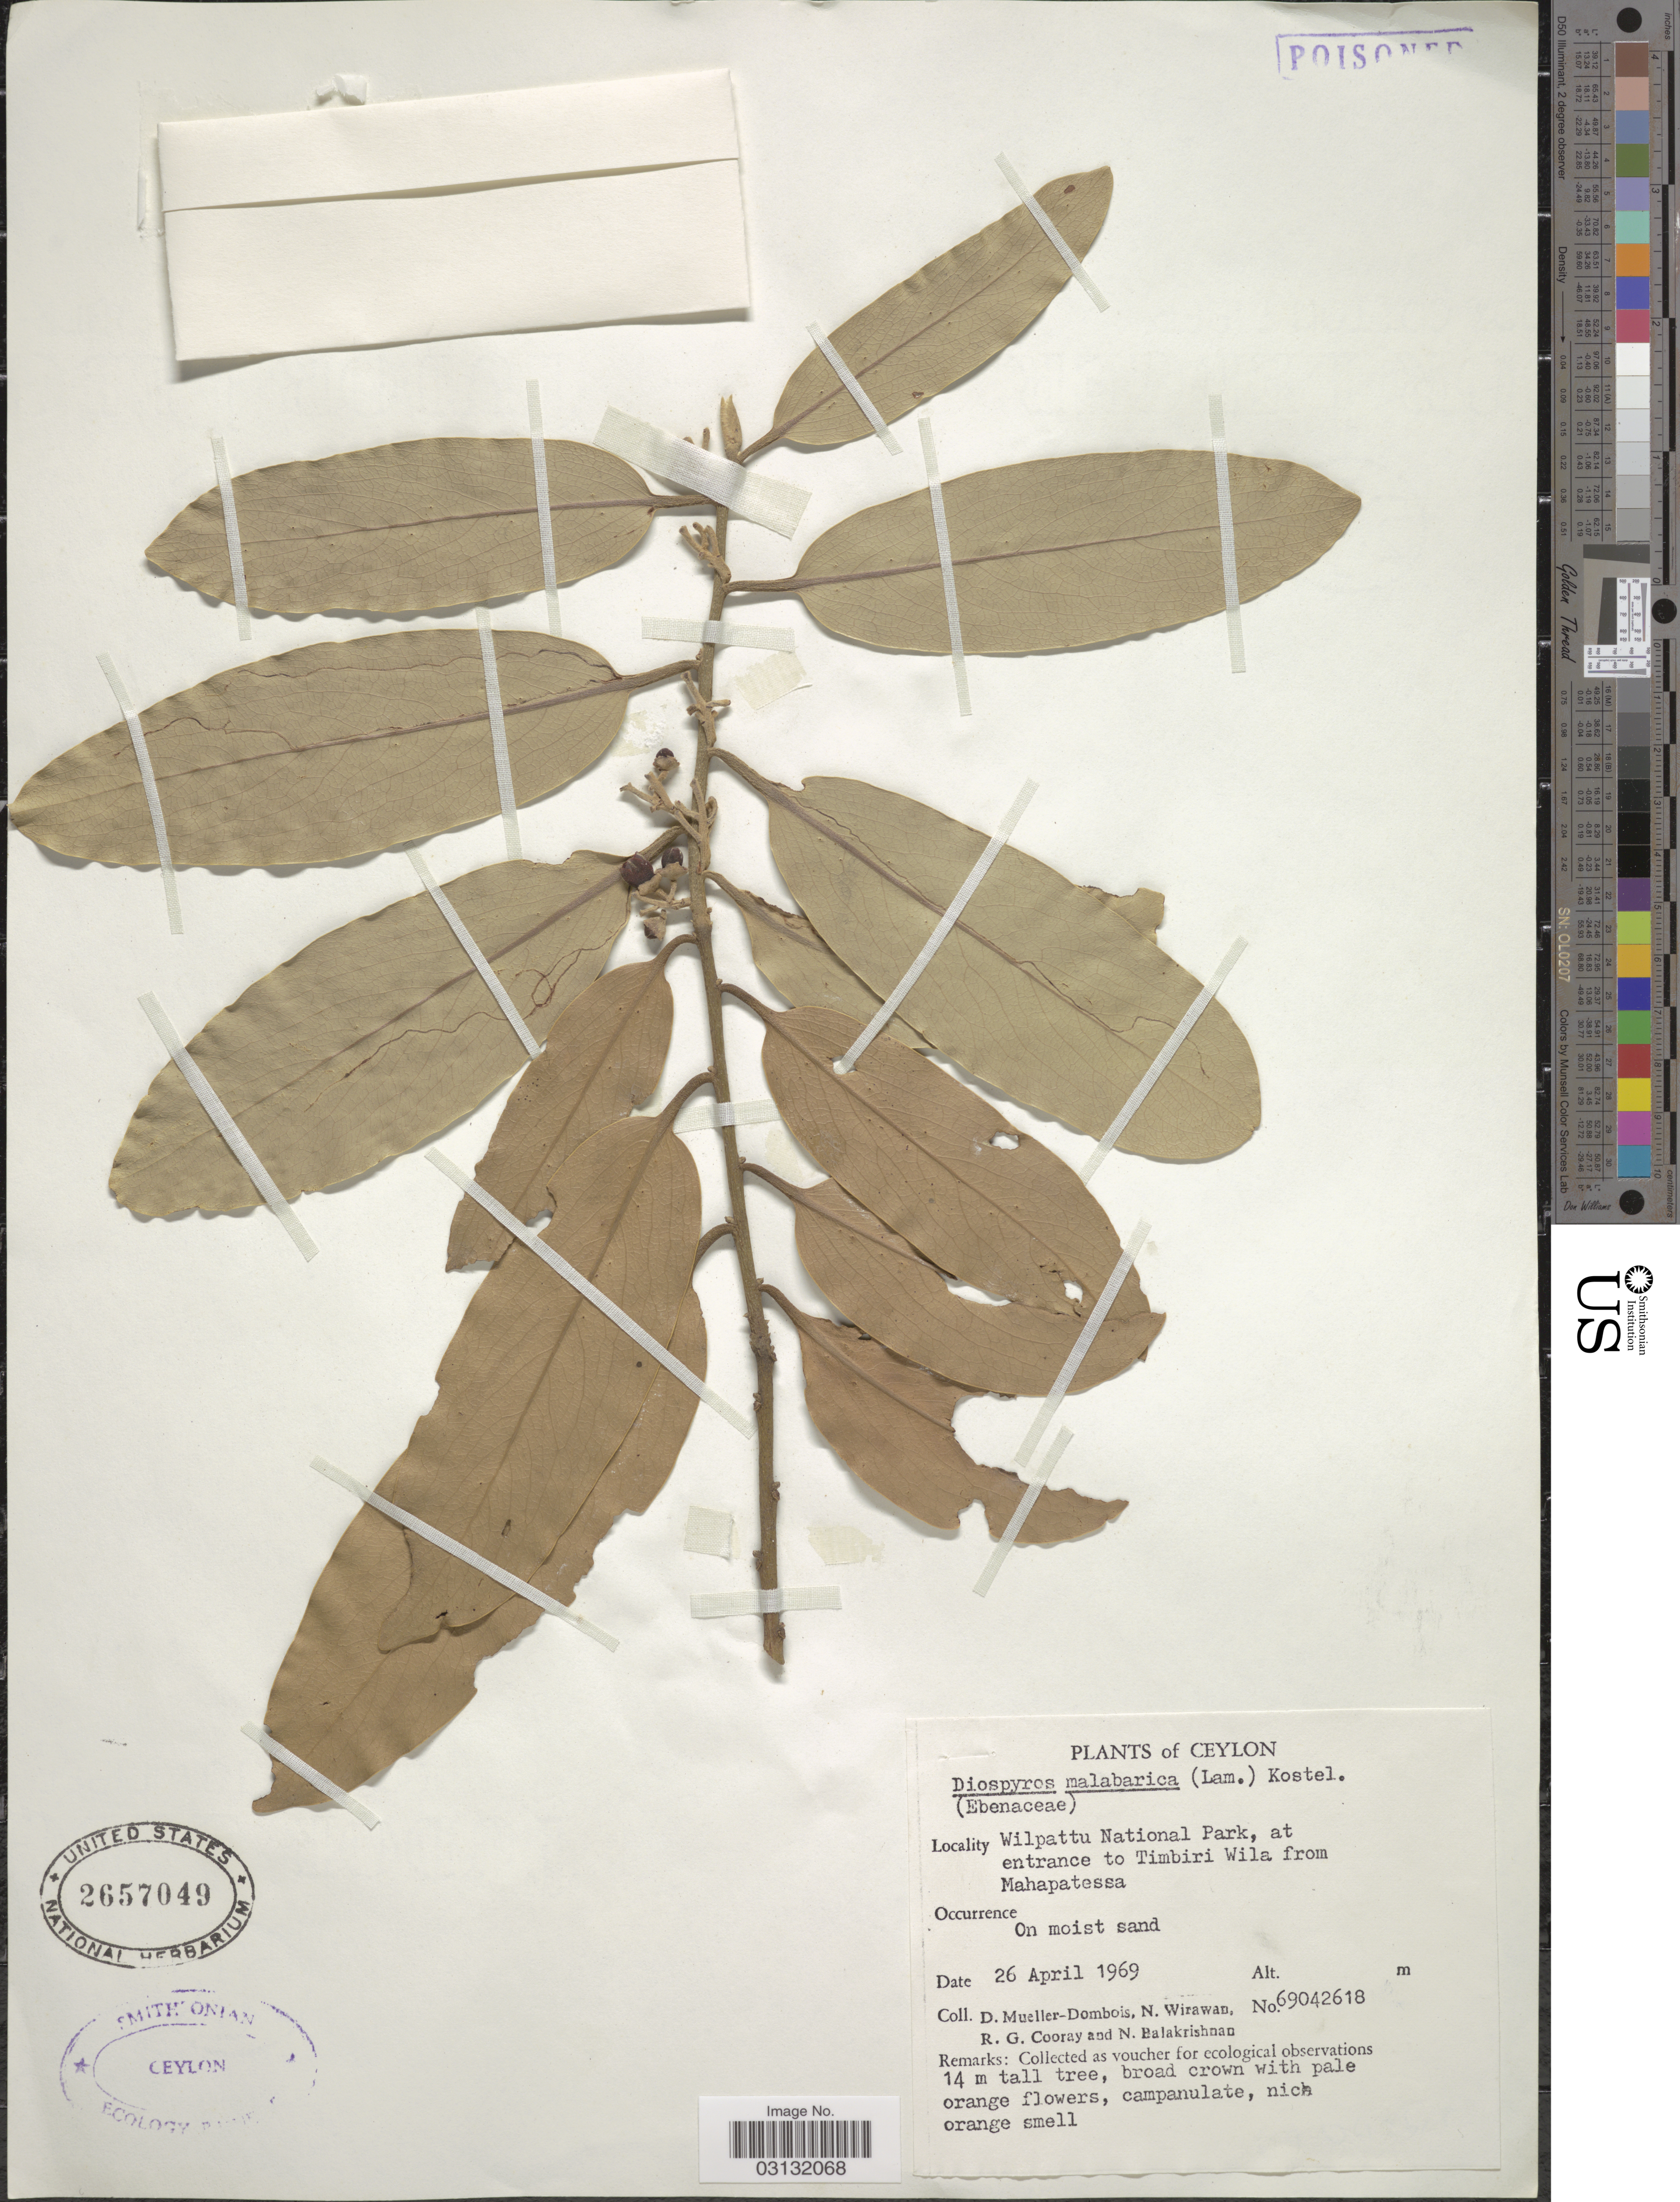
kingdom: Plantae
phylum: Tracheophyta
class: Magnoliopsida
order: Ericales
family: Ebenaceae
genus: Diospyros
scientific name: Diospyros malabarica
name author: (Desr.) Kostel.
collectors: D. Mueller-Dombois, N. Wirawan, R. Cooray & N. Balakrishnan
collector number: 69042618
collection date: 1969-04-26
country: Sri Lanka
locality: Ceylon, Wilpattu National Park, at entrance to Timbiri Wila from Mahapatessa.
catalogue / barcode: US 2657049